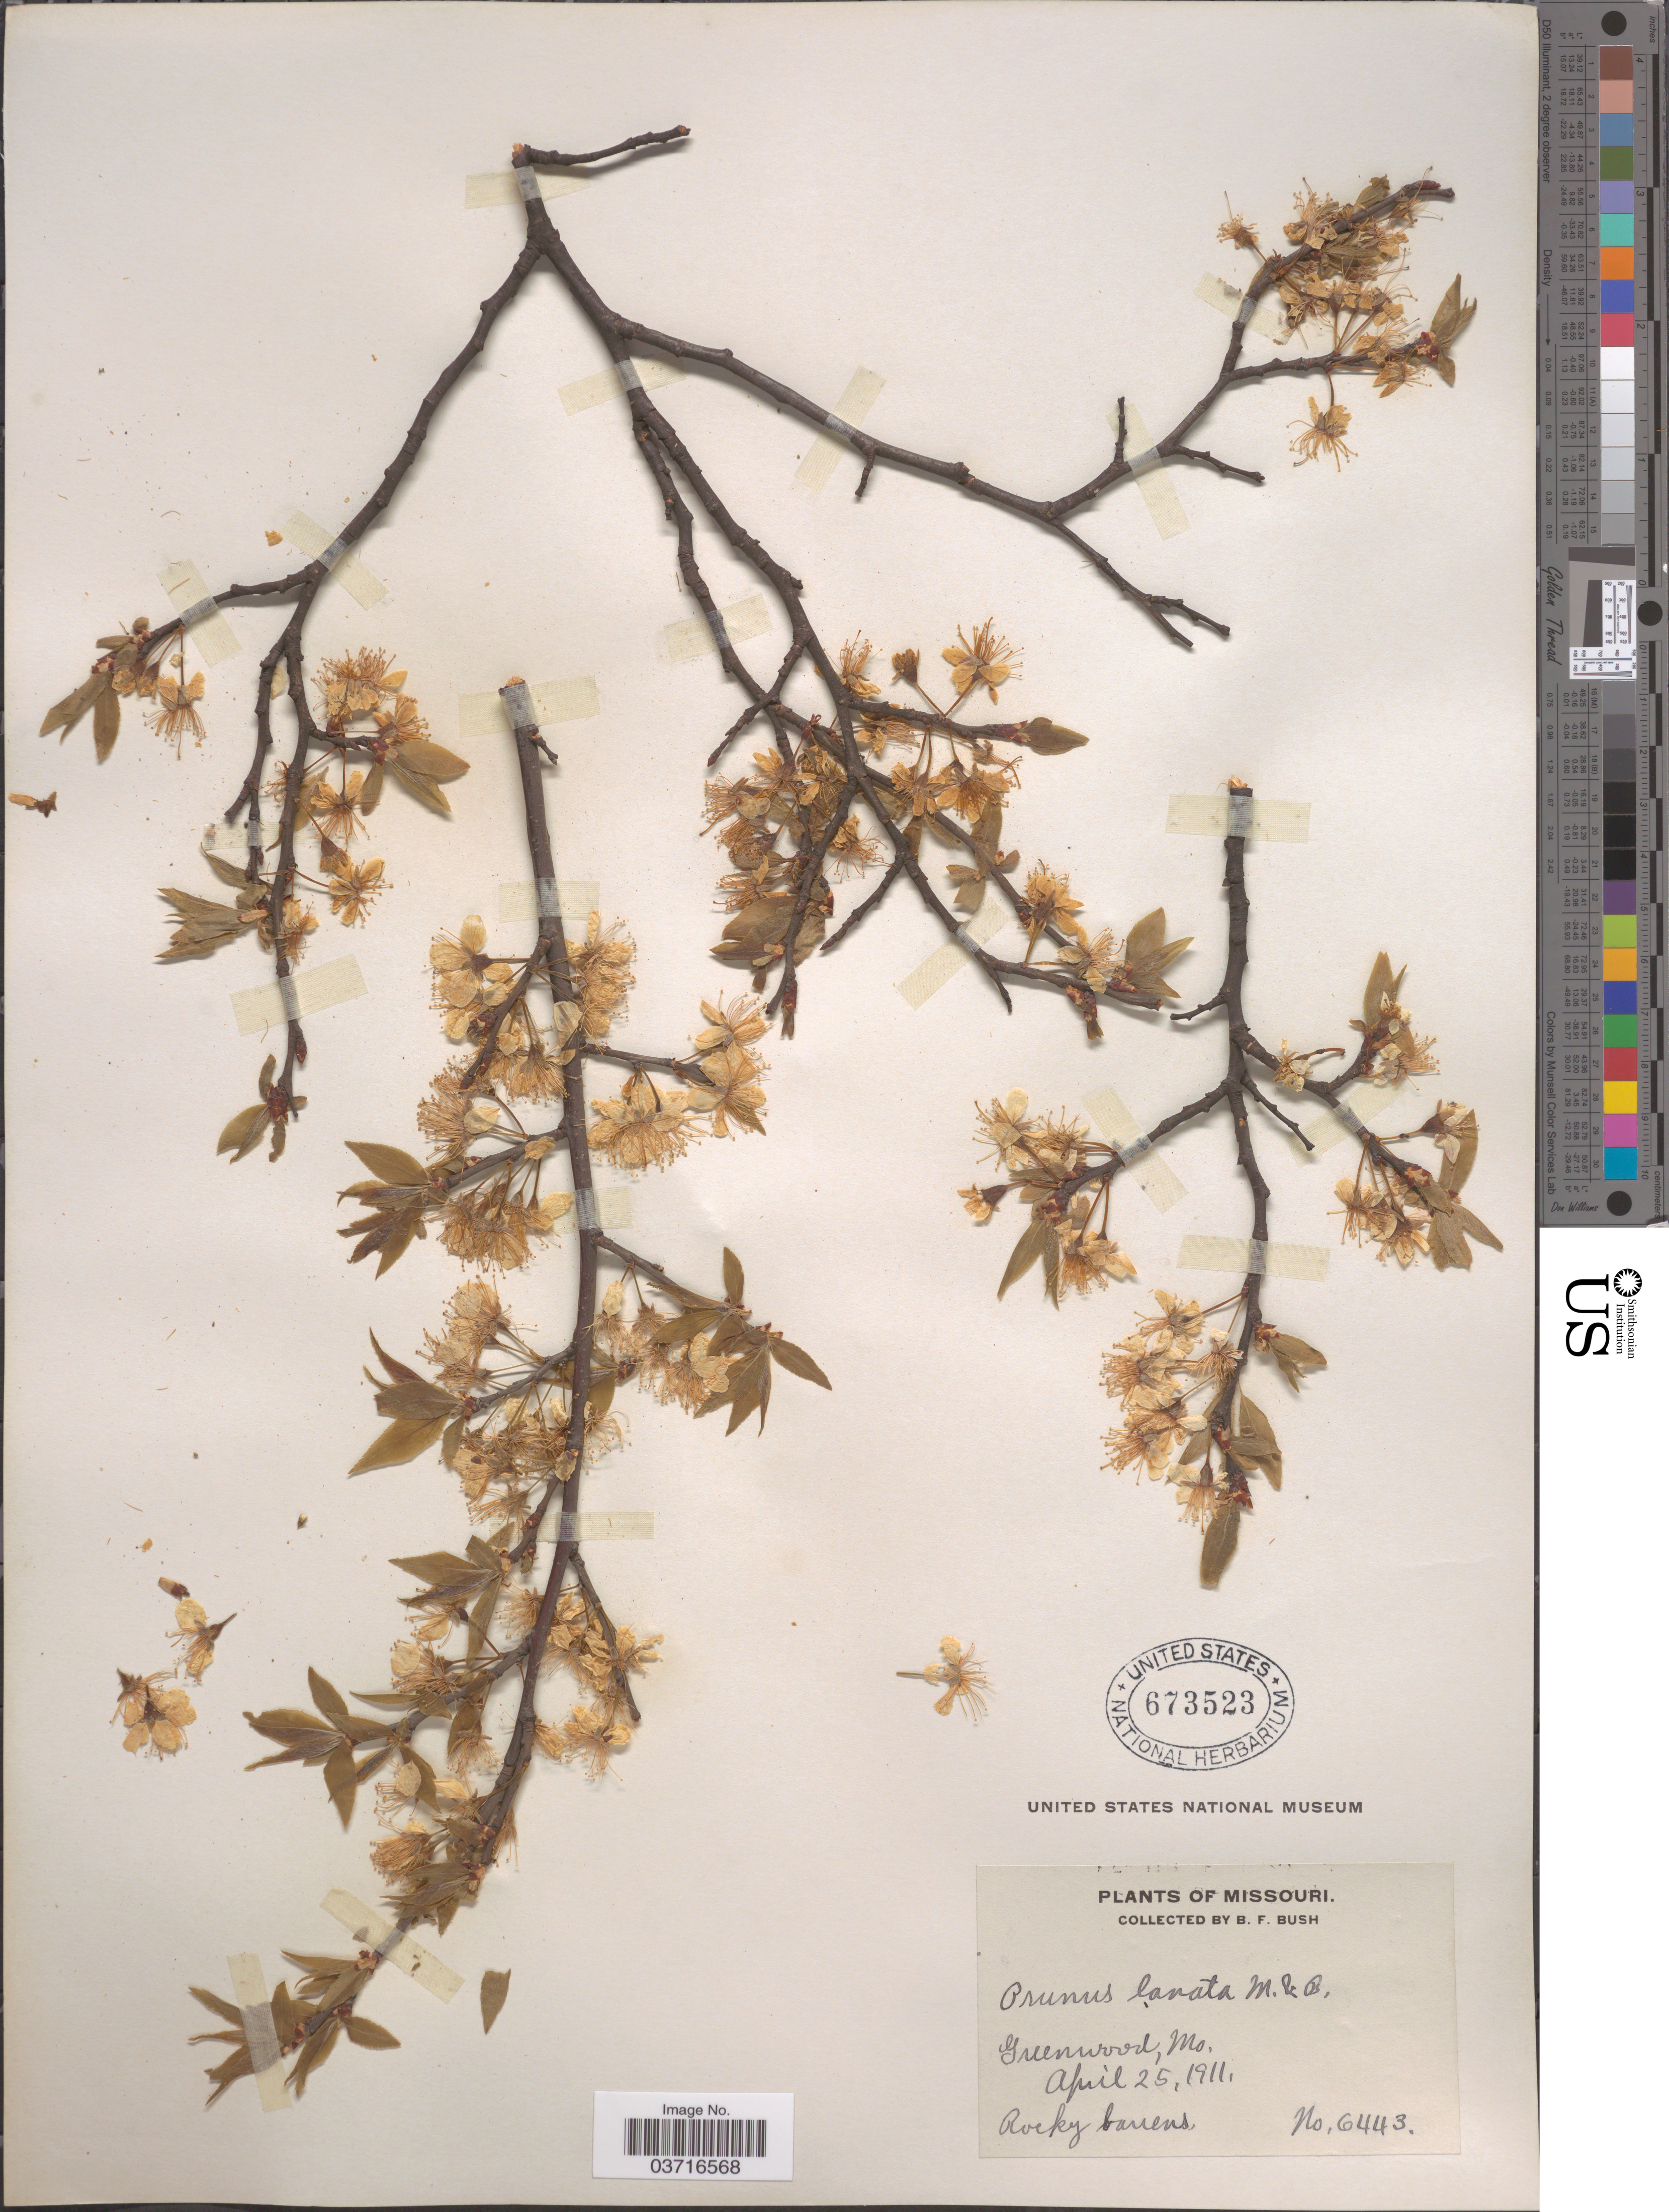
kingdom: Plantae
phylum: Tracheophyta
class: Magnoliopsida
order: Rosales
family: Rosaceae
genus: Prunus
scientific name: Prunus sp.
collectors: B. F. Bush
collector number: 6443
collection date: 1911-04-25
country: United States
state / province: Missouri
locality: Greenwood.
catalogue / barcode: US 673523